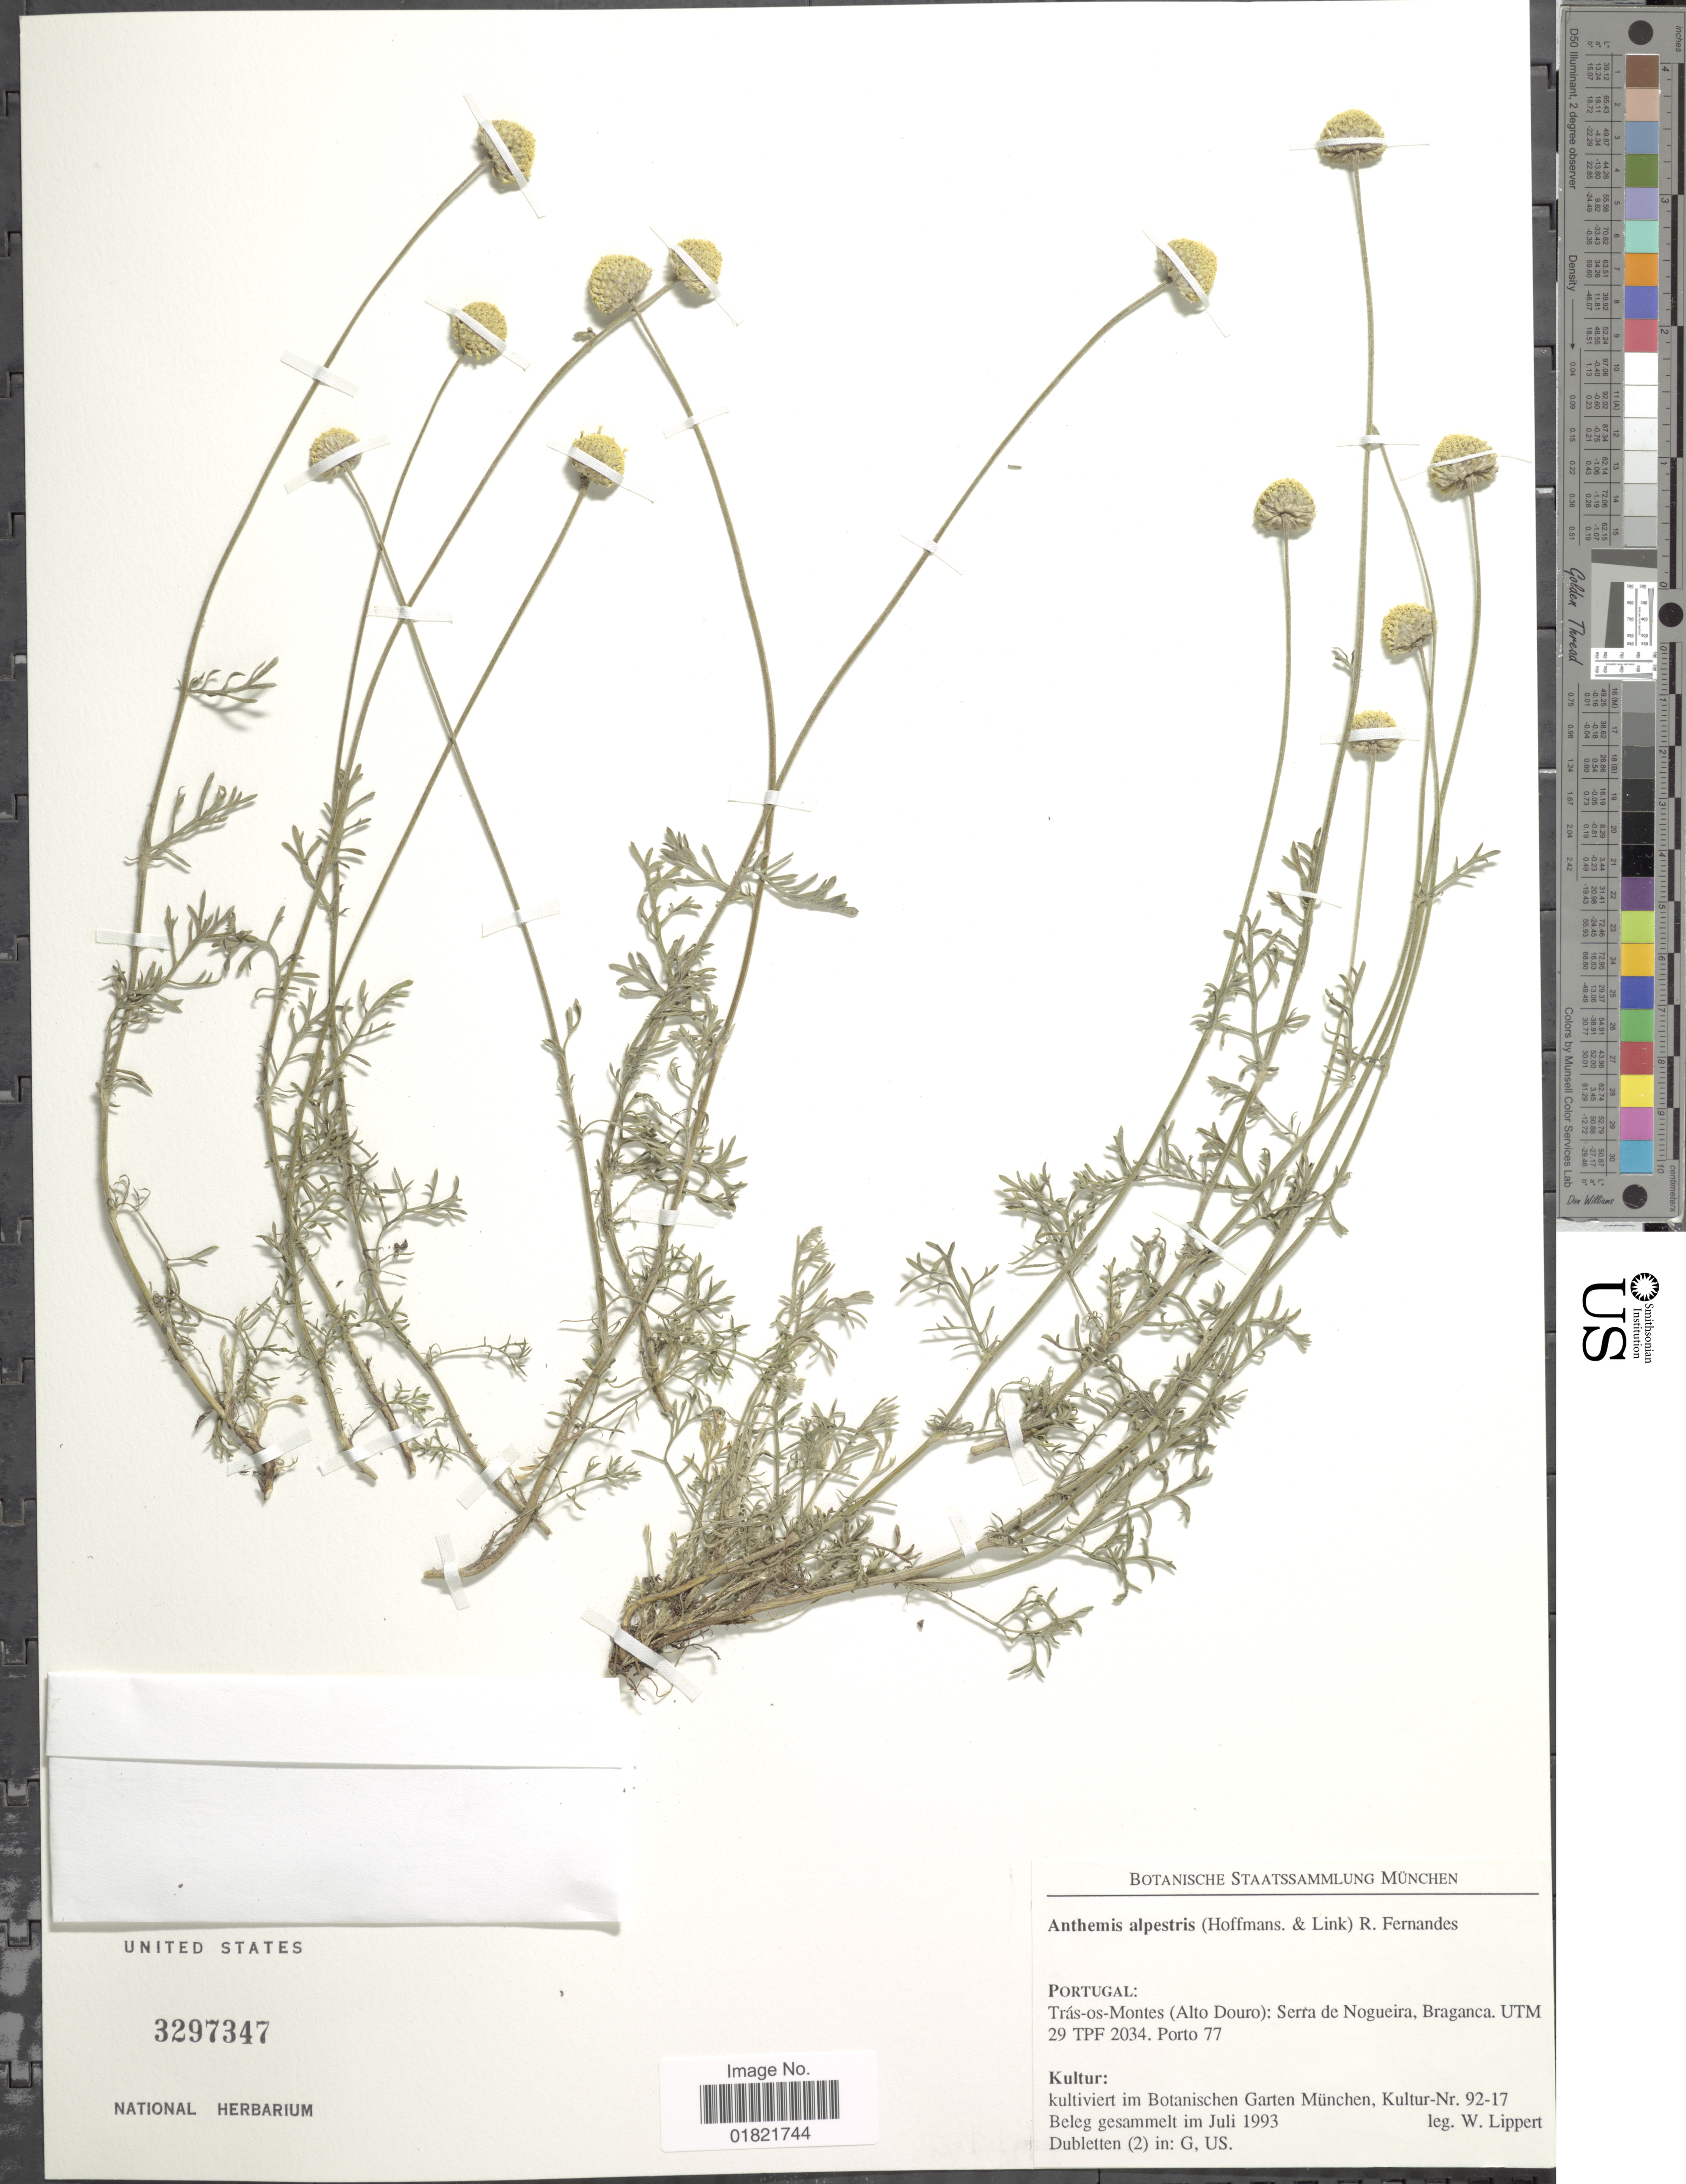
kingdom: Plantae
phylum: Tracheophyta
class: Magnoliopsida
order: Asterales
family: Asteraceae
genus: Anthemis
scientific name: Anthemis alpestris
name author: (Hoffmanns. & Link) R. Fern.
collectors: W. Lippert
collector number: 92-17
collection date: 1993-07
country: Portugal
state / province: Braganca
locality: Tras-os-Montes (Alto Douro): Serra de Nogueira, Braganca. UTM 29 TPF 2034. Porto 77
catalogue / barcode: US 3297347